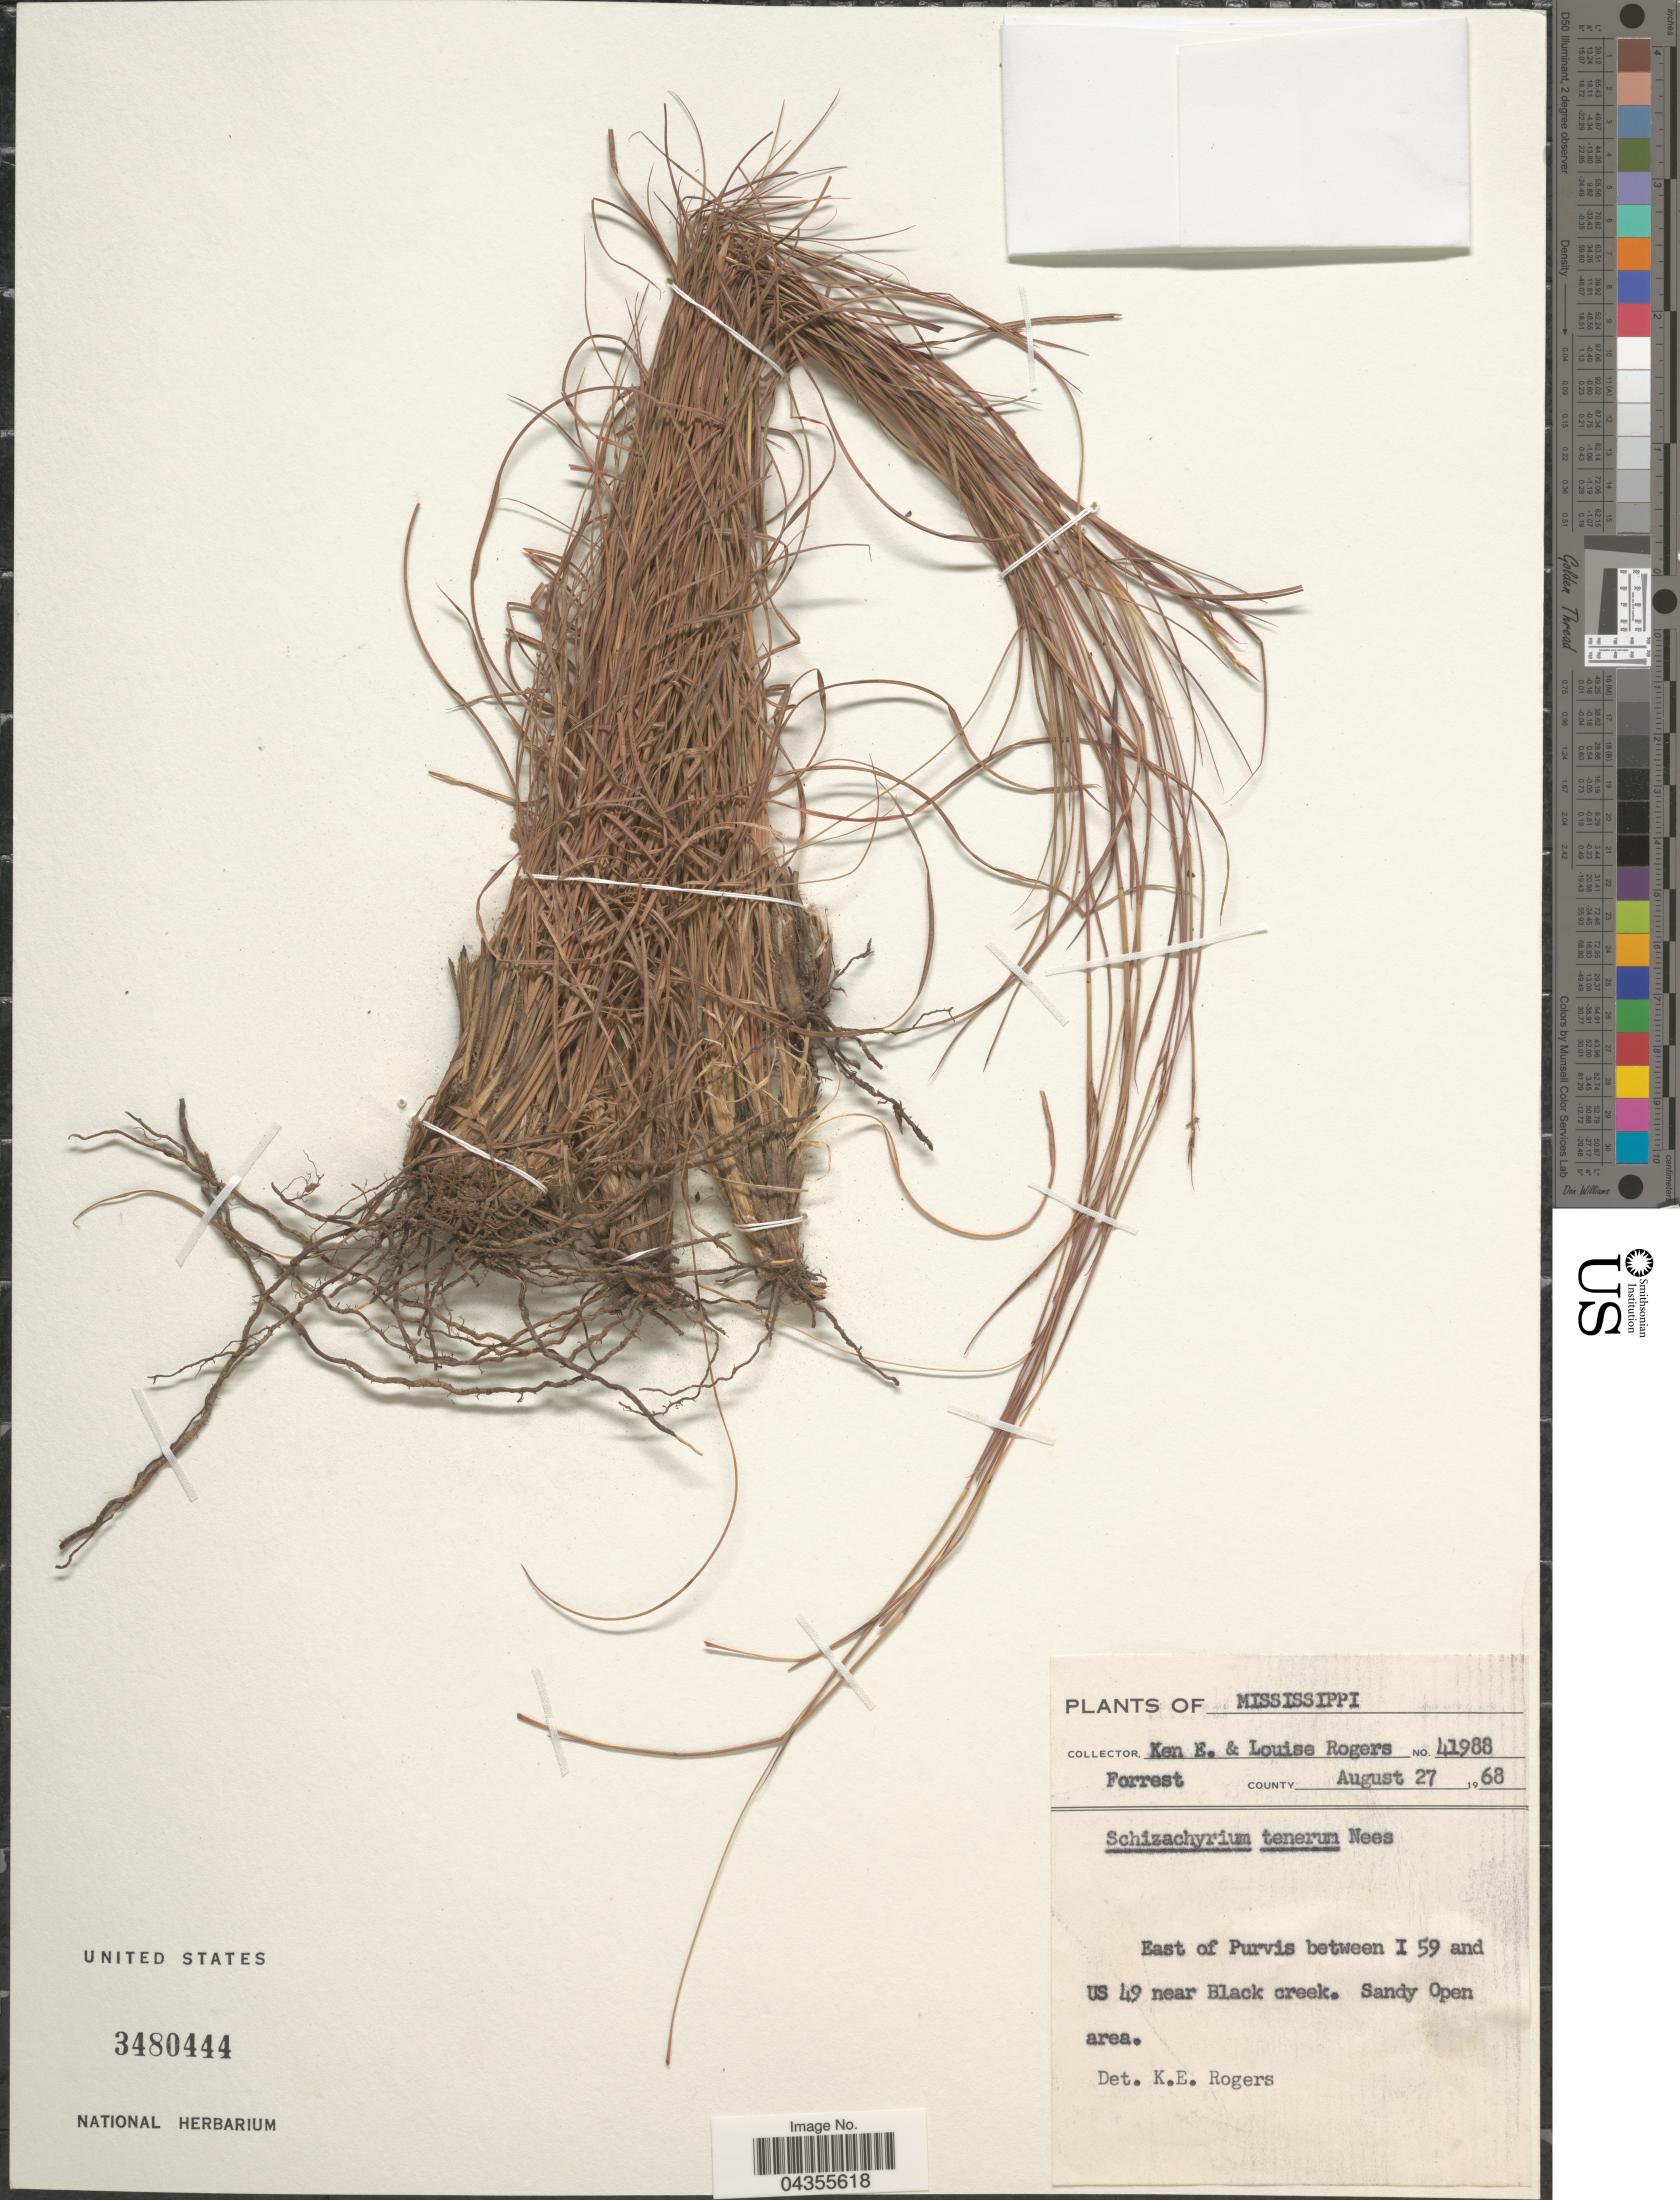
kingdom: Plantae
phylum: Tracheophyta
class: Liliopsida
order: Poales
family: Poaceae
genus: Schizachyrium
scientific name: Schizachyrium tenerum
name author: Nees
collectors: K. Rogers & L. Rogers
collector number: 41988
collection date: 1968-08-27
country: United States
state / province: Mississippi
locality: Forrest County. East of Purvis between I 59 and US 49 near Black creek.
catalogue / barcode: US 3480444